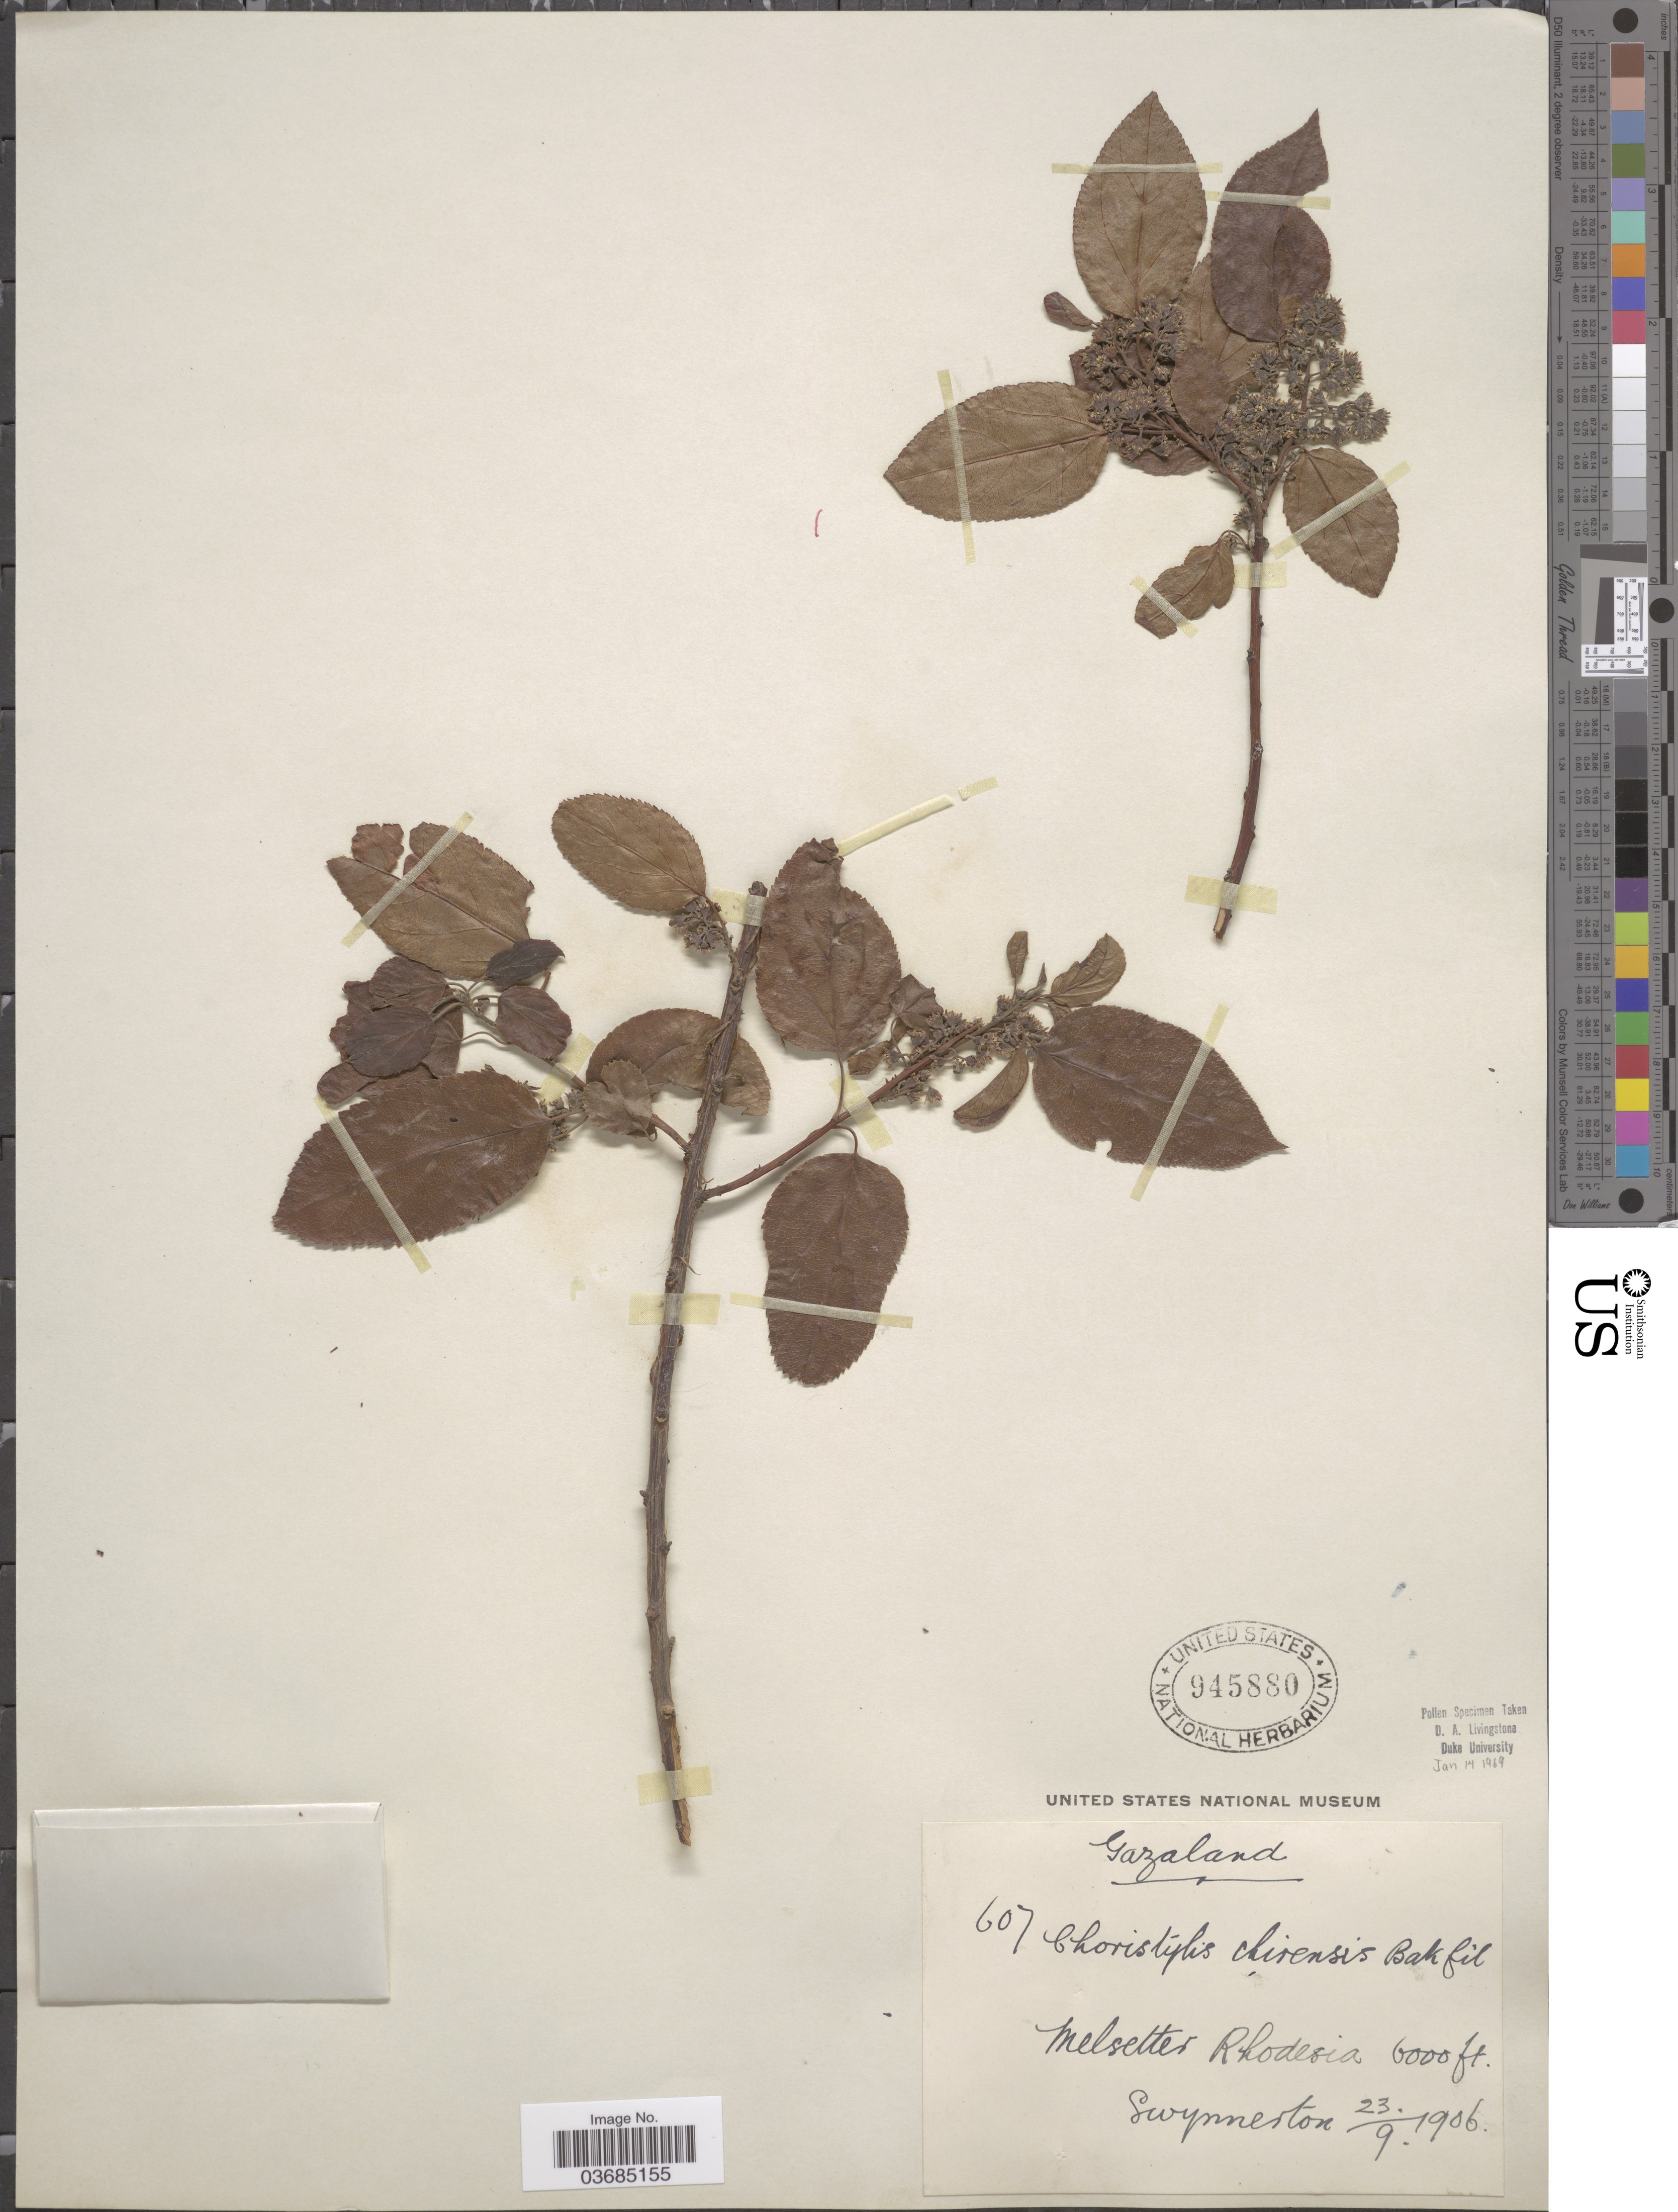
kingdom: Plantae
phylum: Tracheophyta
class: Magnoliopsida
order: Saxifragales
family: Iteaceae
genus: Itea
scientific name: Itea rhamnoides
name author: (Harv.) Kubitzki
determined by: Strong, Mark T., (BOT), Smithsonian Institution - National Museum of Natural History (UNITED STATES)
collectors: -. Swynnerton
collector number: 607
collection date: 1906-09-23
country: Mozambique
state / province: Gaza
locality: Gazaland. Melsetter Rhodesia.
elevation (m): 1829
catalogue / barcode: US 945880